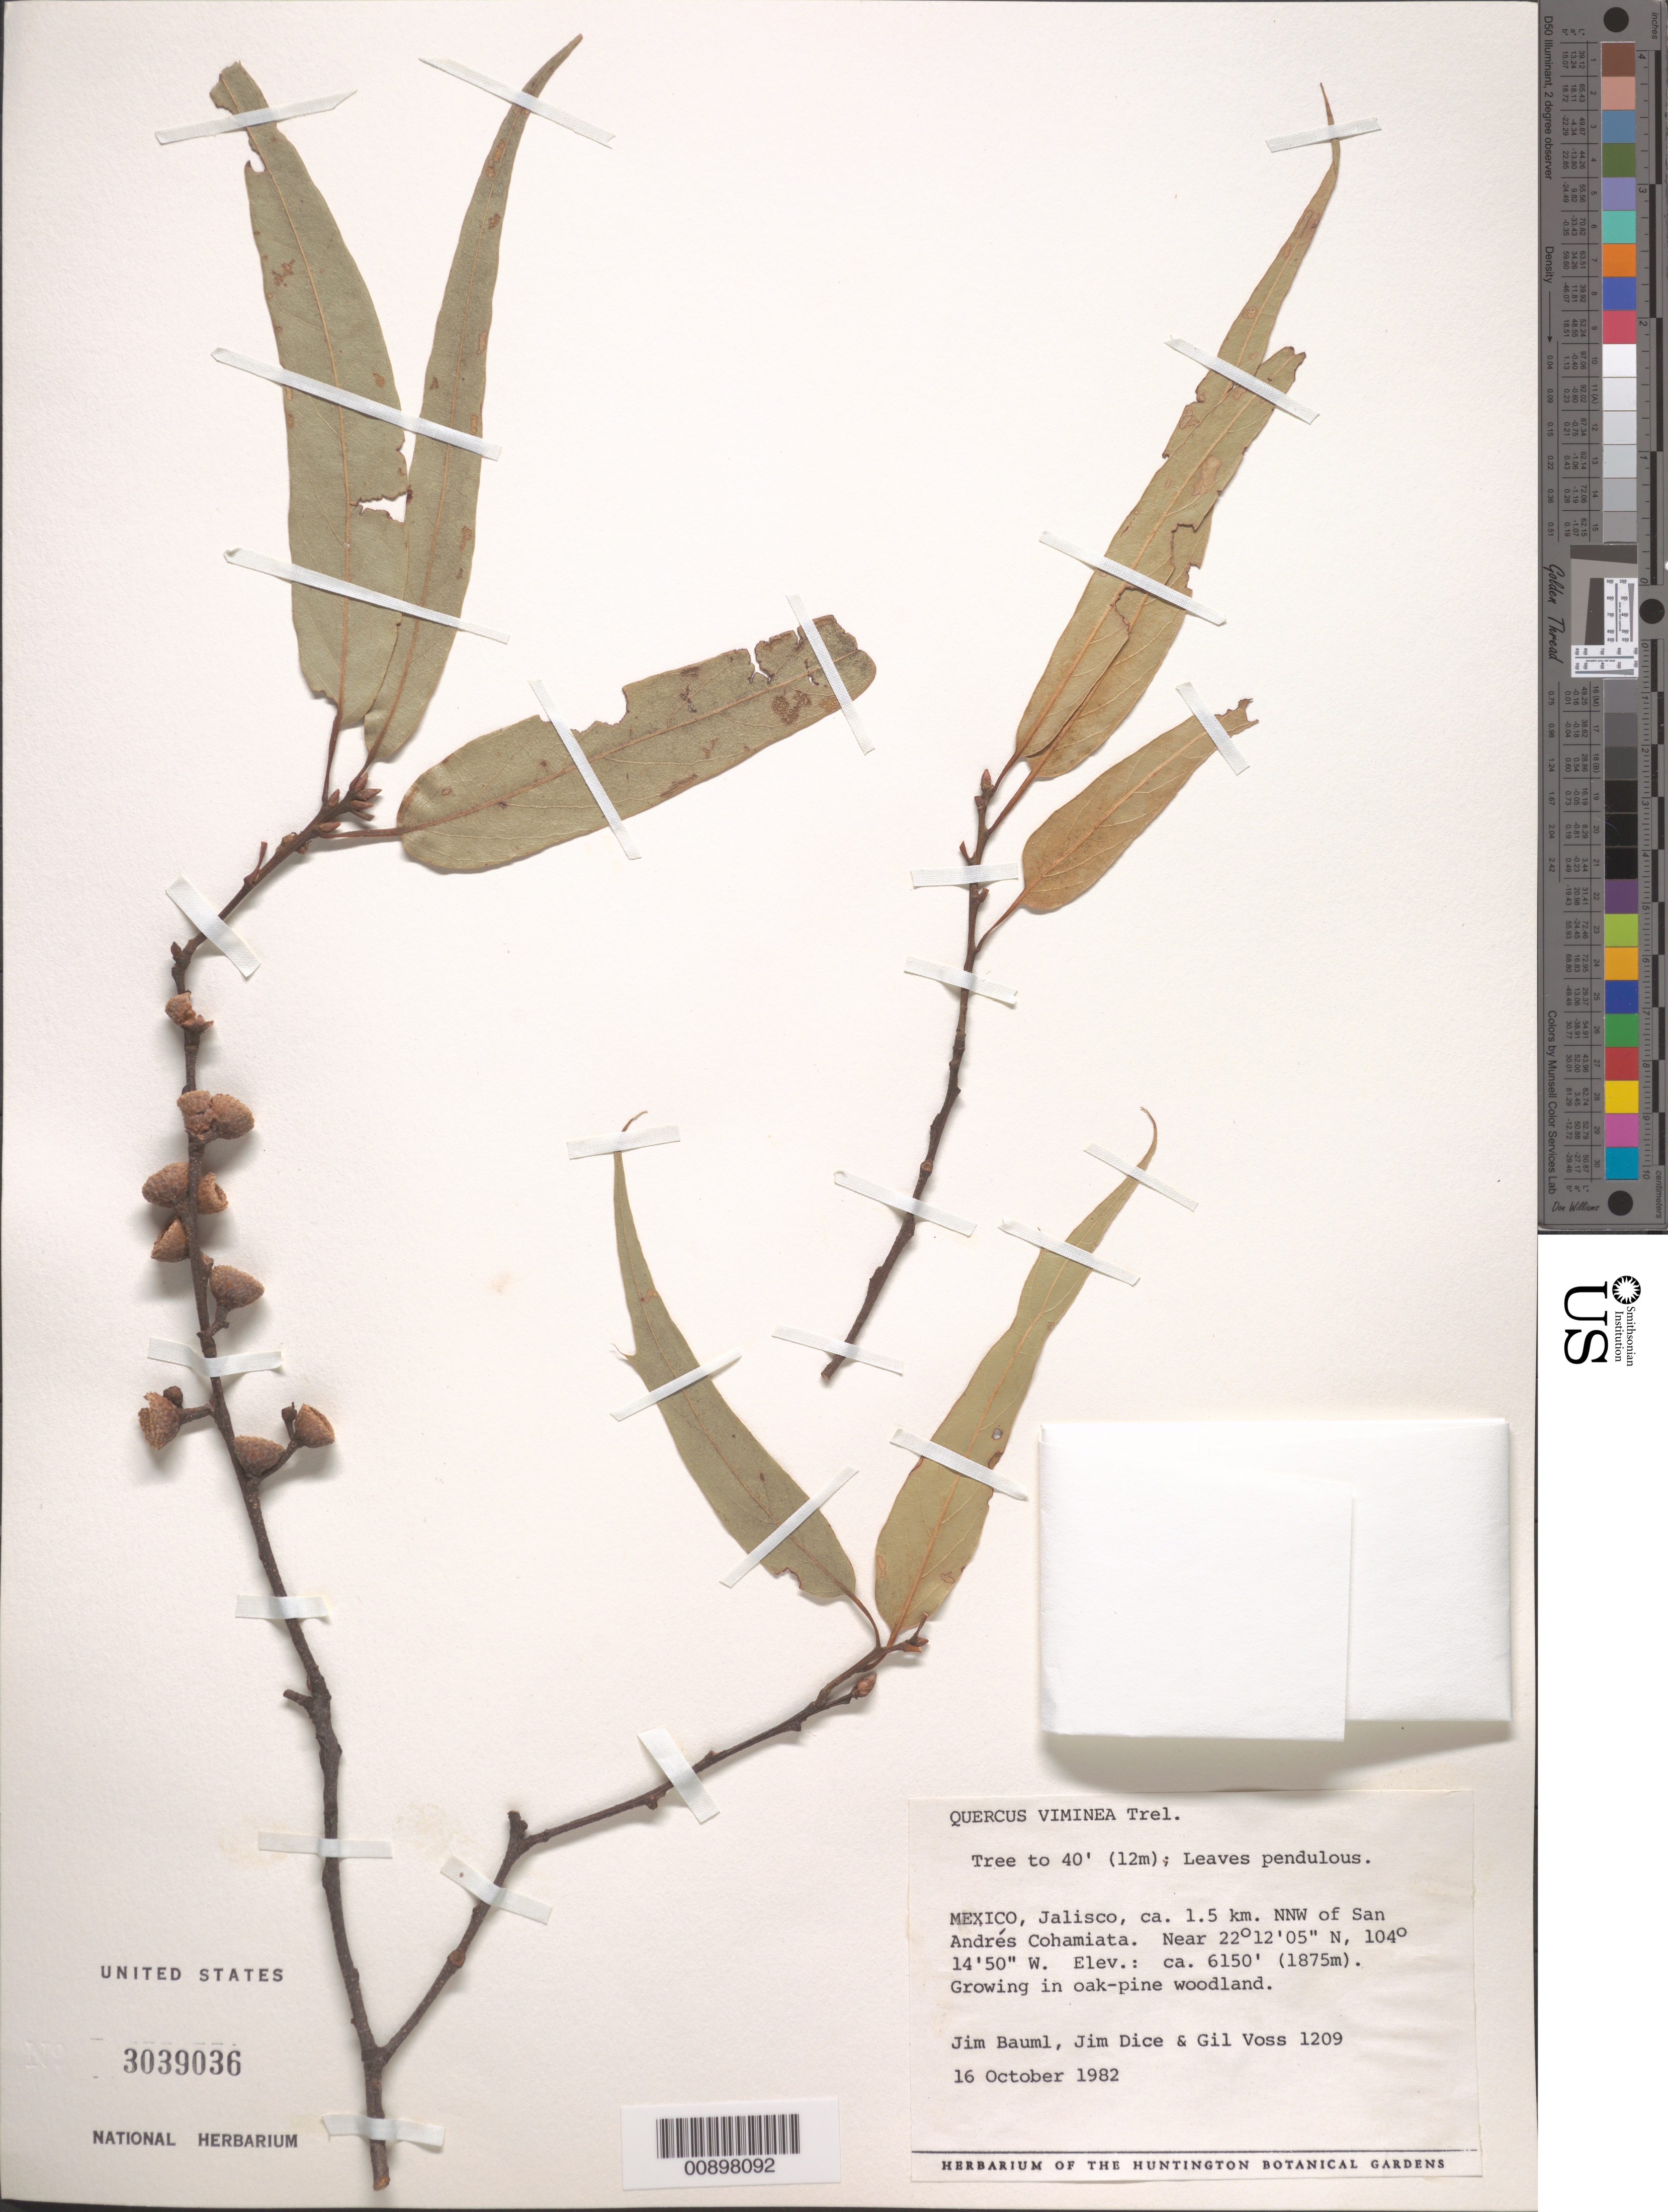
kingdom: Plantae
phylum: Tracheophyta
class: Magnoliopsida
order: Fagales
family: Fagaceae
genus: Quercus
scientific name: Quercus viminea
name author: Trel.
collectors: J. Bauml, J. Dice & G. Voss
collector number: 1209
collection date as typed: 16 Oct 1982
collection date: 1982-10-16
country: Mexico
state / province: Jalisco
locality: Jalisco, ca. 1.5 km NNW of San Andrés Cohamiata.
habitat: Growing in oak-pine woodland.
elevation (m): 1875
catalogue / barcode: US 3039036